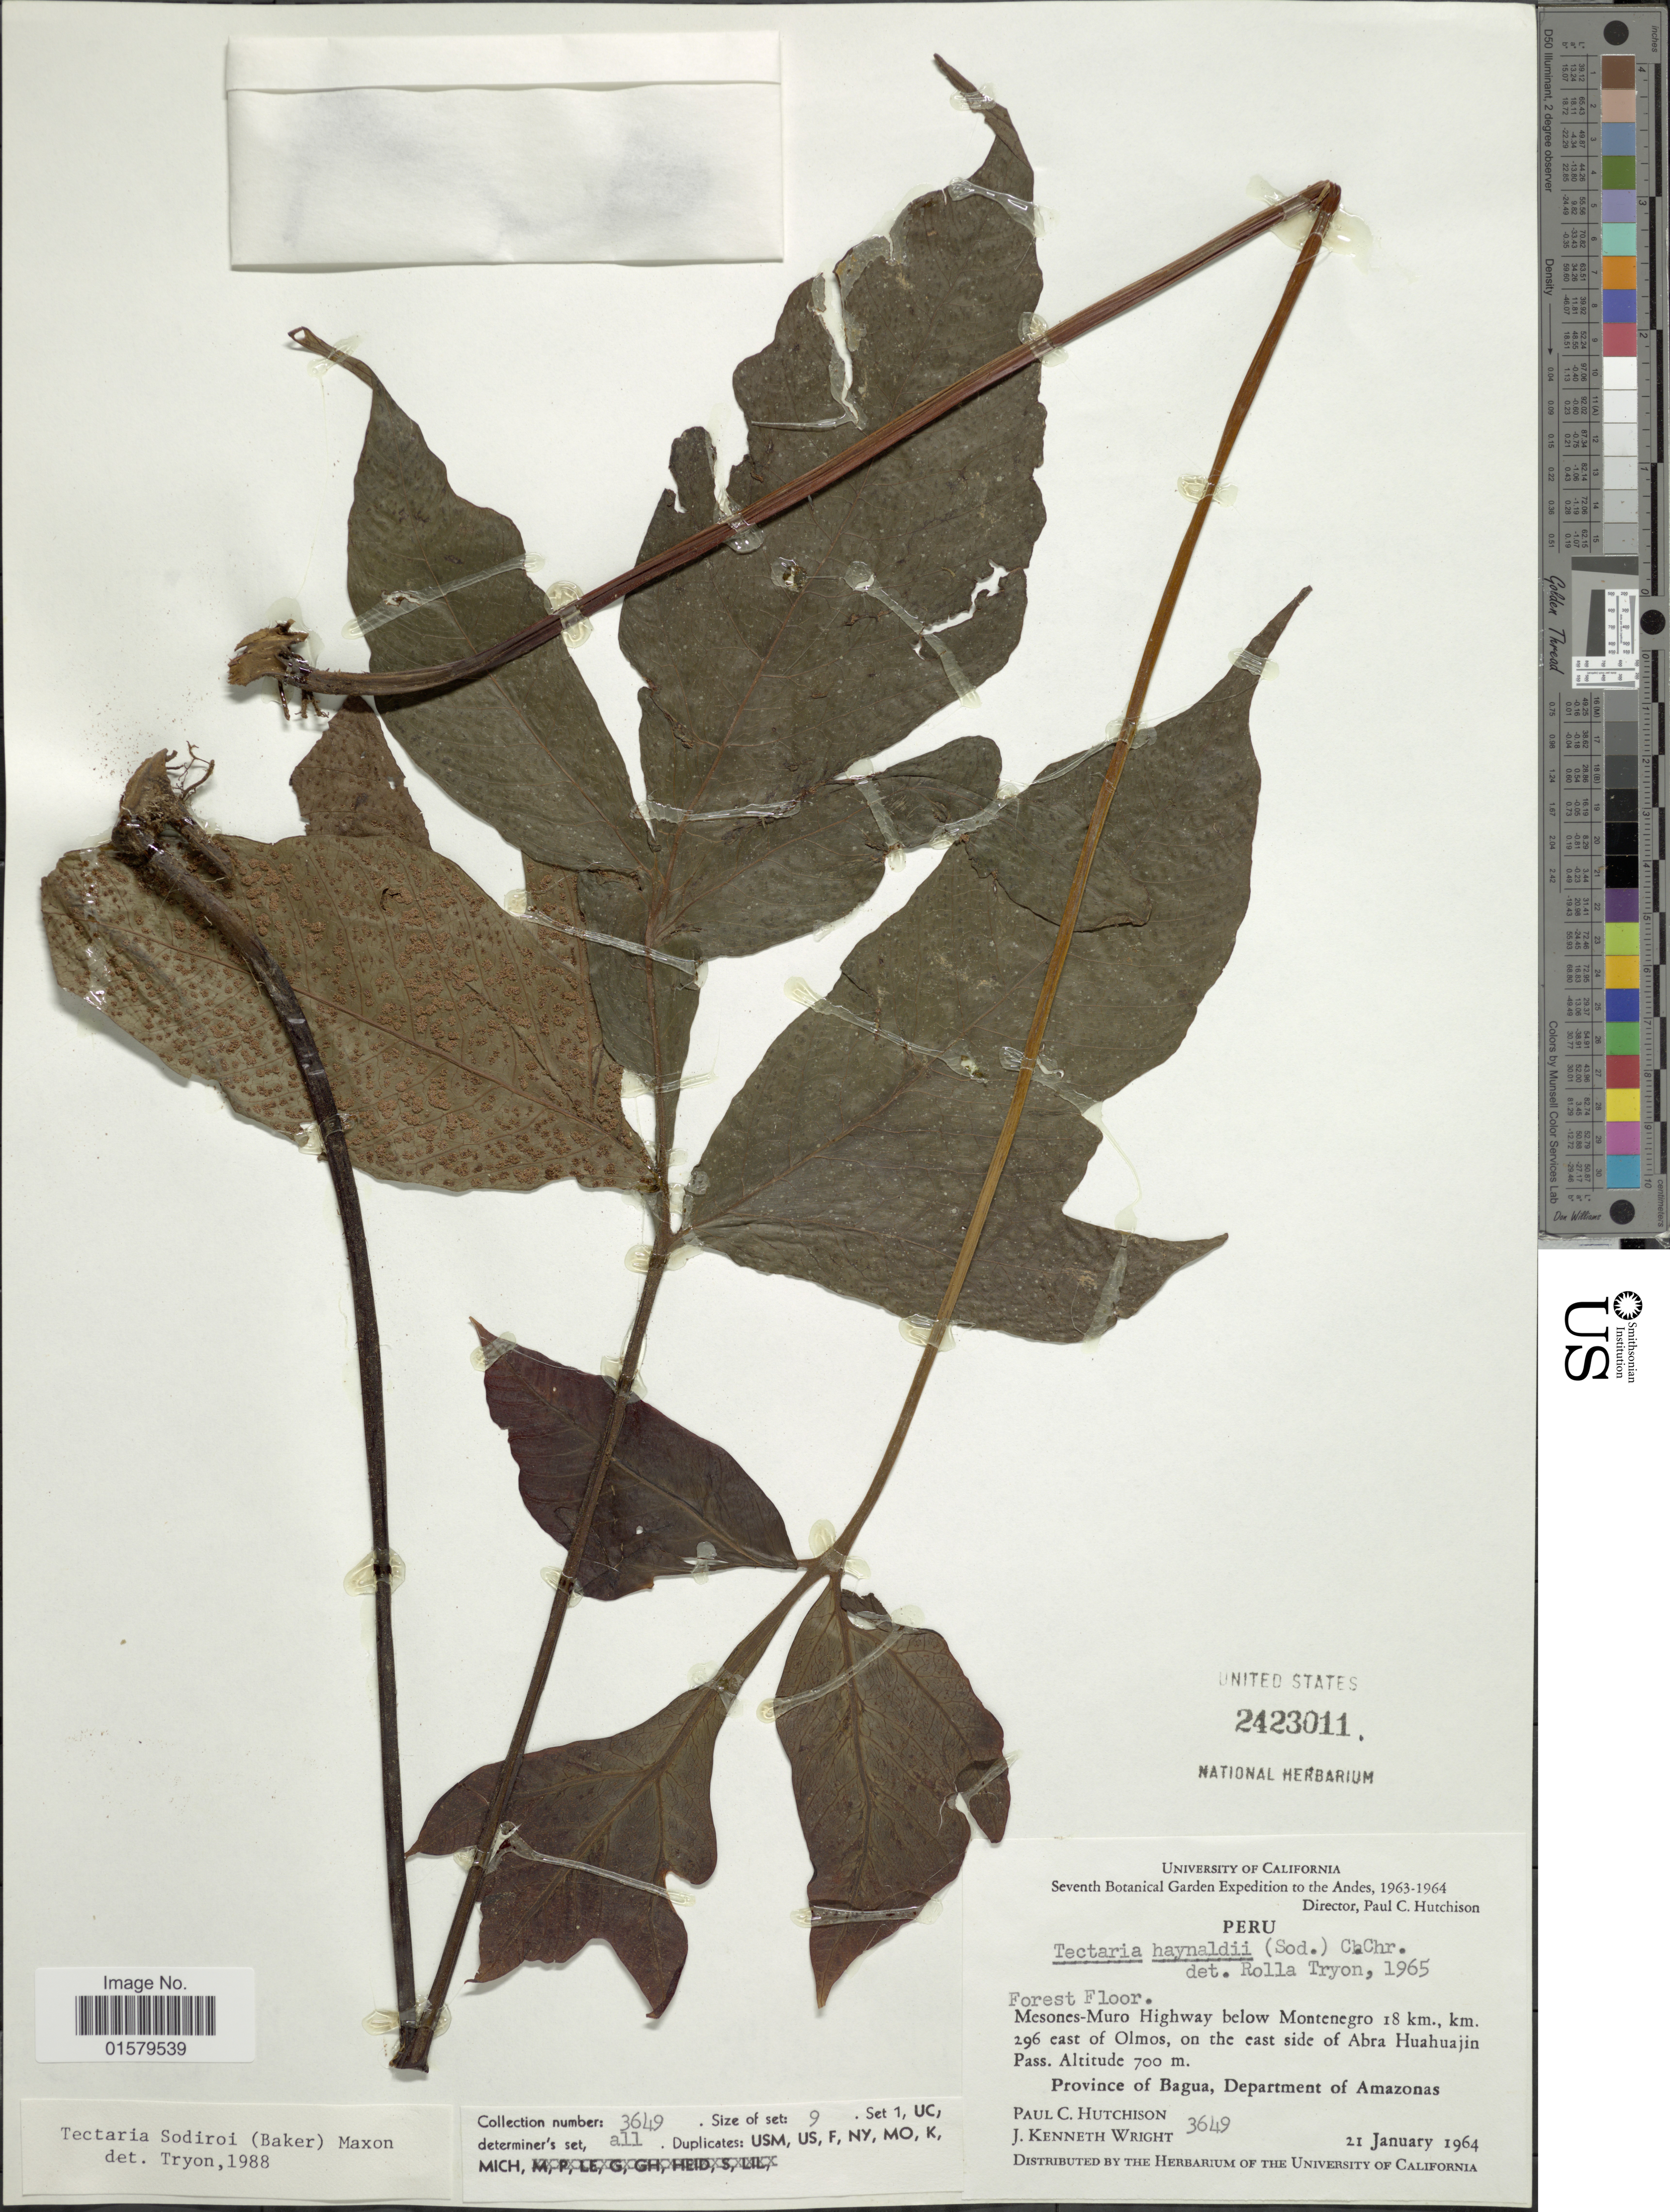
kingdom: Plantae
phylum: Tracheophyta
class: Polypodiopsida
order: Polypodiales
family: Tectariaceae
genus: Tectaria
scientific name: Tectaria antioquiana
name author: (Baker) C. Chr.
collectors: P. Hutchinson & J. K. Wright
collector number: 3649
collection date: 1964-01-21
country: Peru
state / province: Amazonas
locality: Andes, Mesones - Muro Highway below Montenegro 18 km. km 296 east of Olmos, on the east side of Abra Huahuajin Pass, Province of Bagua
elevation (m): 700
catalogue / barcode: US 2423011